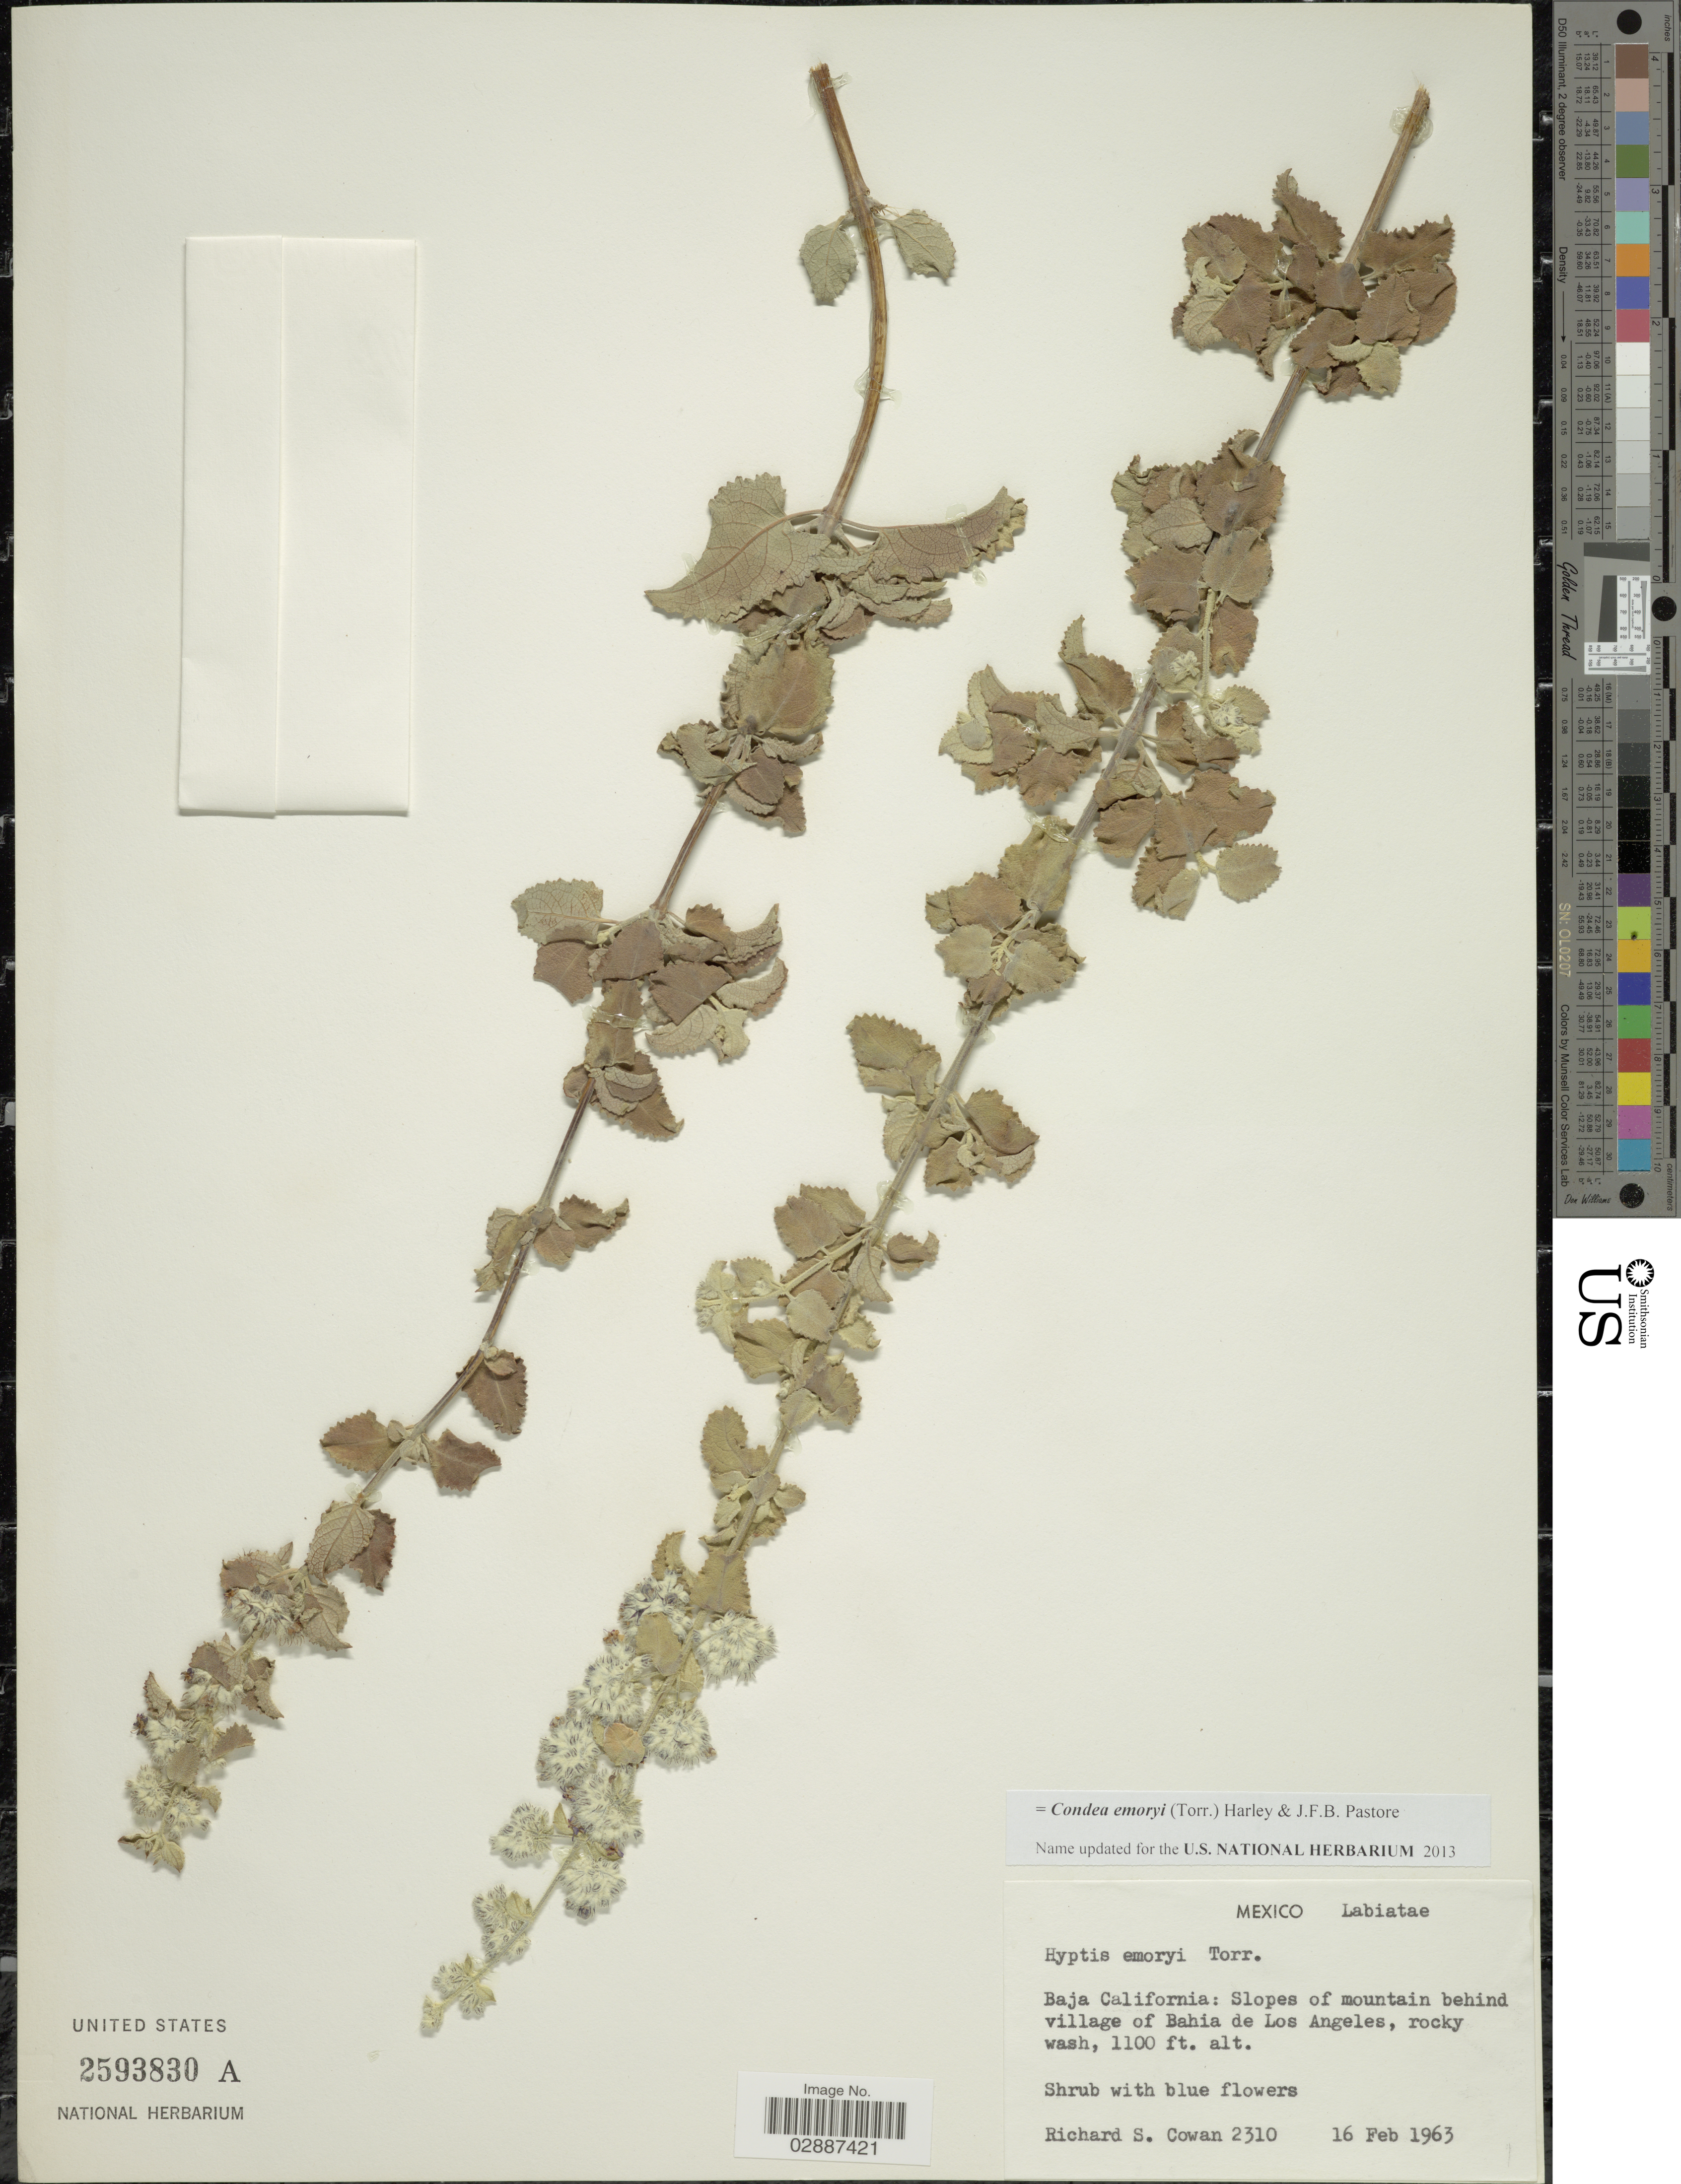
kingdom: Plantae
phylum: Tracheophyta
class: Magnoliopsida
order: Lamiales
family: Lamiaceae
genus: Condea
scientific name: Condea emoryi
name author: (Torr.) Harley & J.F.B. Pastore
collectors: R. S. Cowan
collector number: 2310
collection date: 1963-02-16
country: Mexico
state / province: Baja California Norte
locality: Slopes of mountain behind village of Bahia de Los Angeles.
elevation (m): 335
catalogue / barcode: US 2593830A